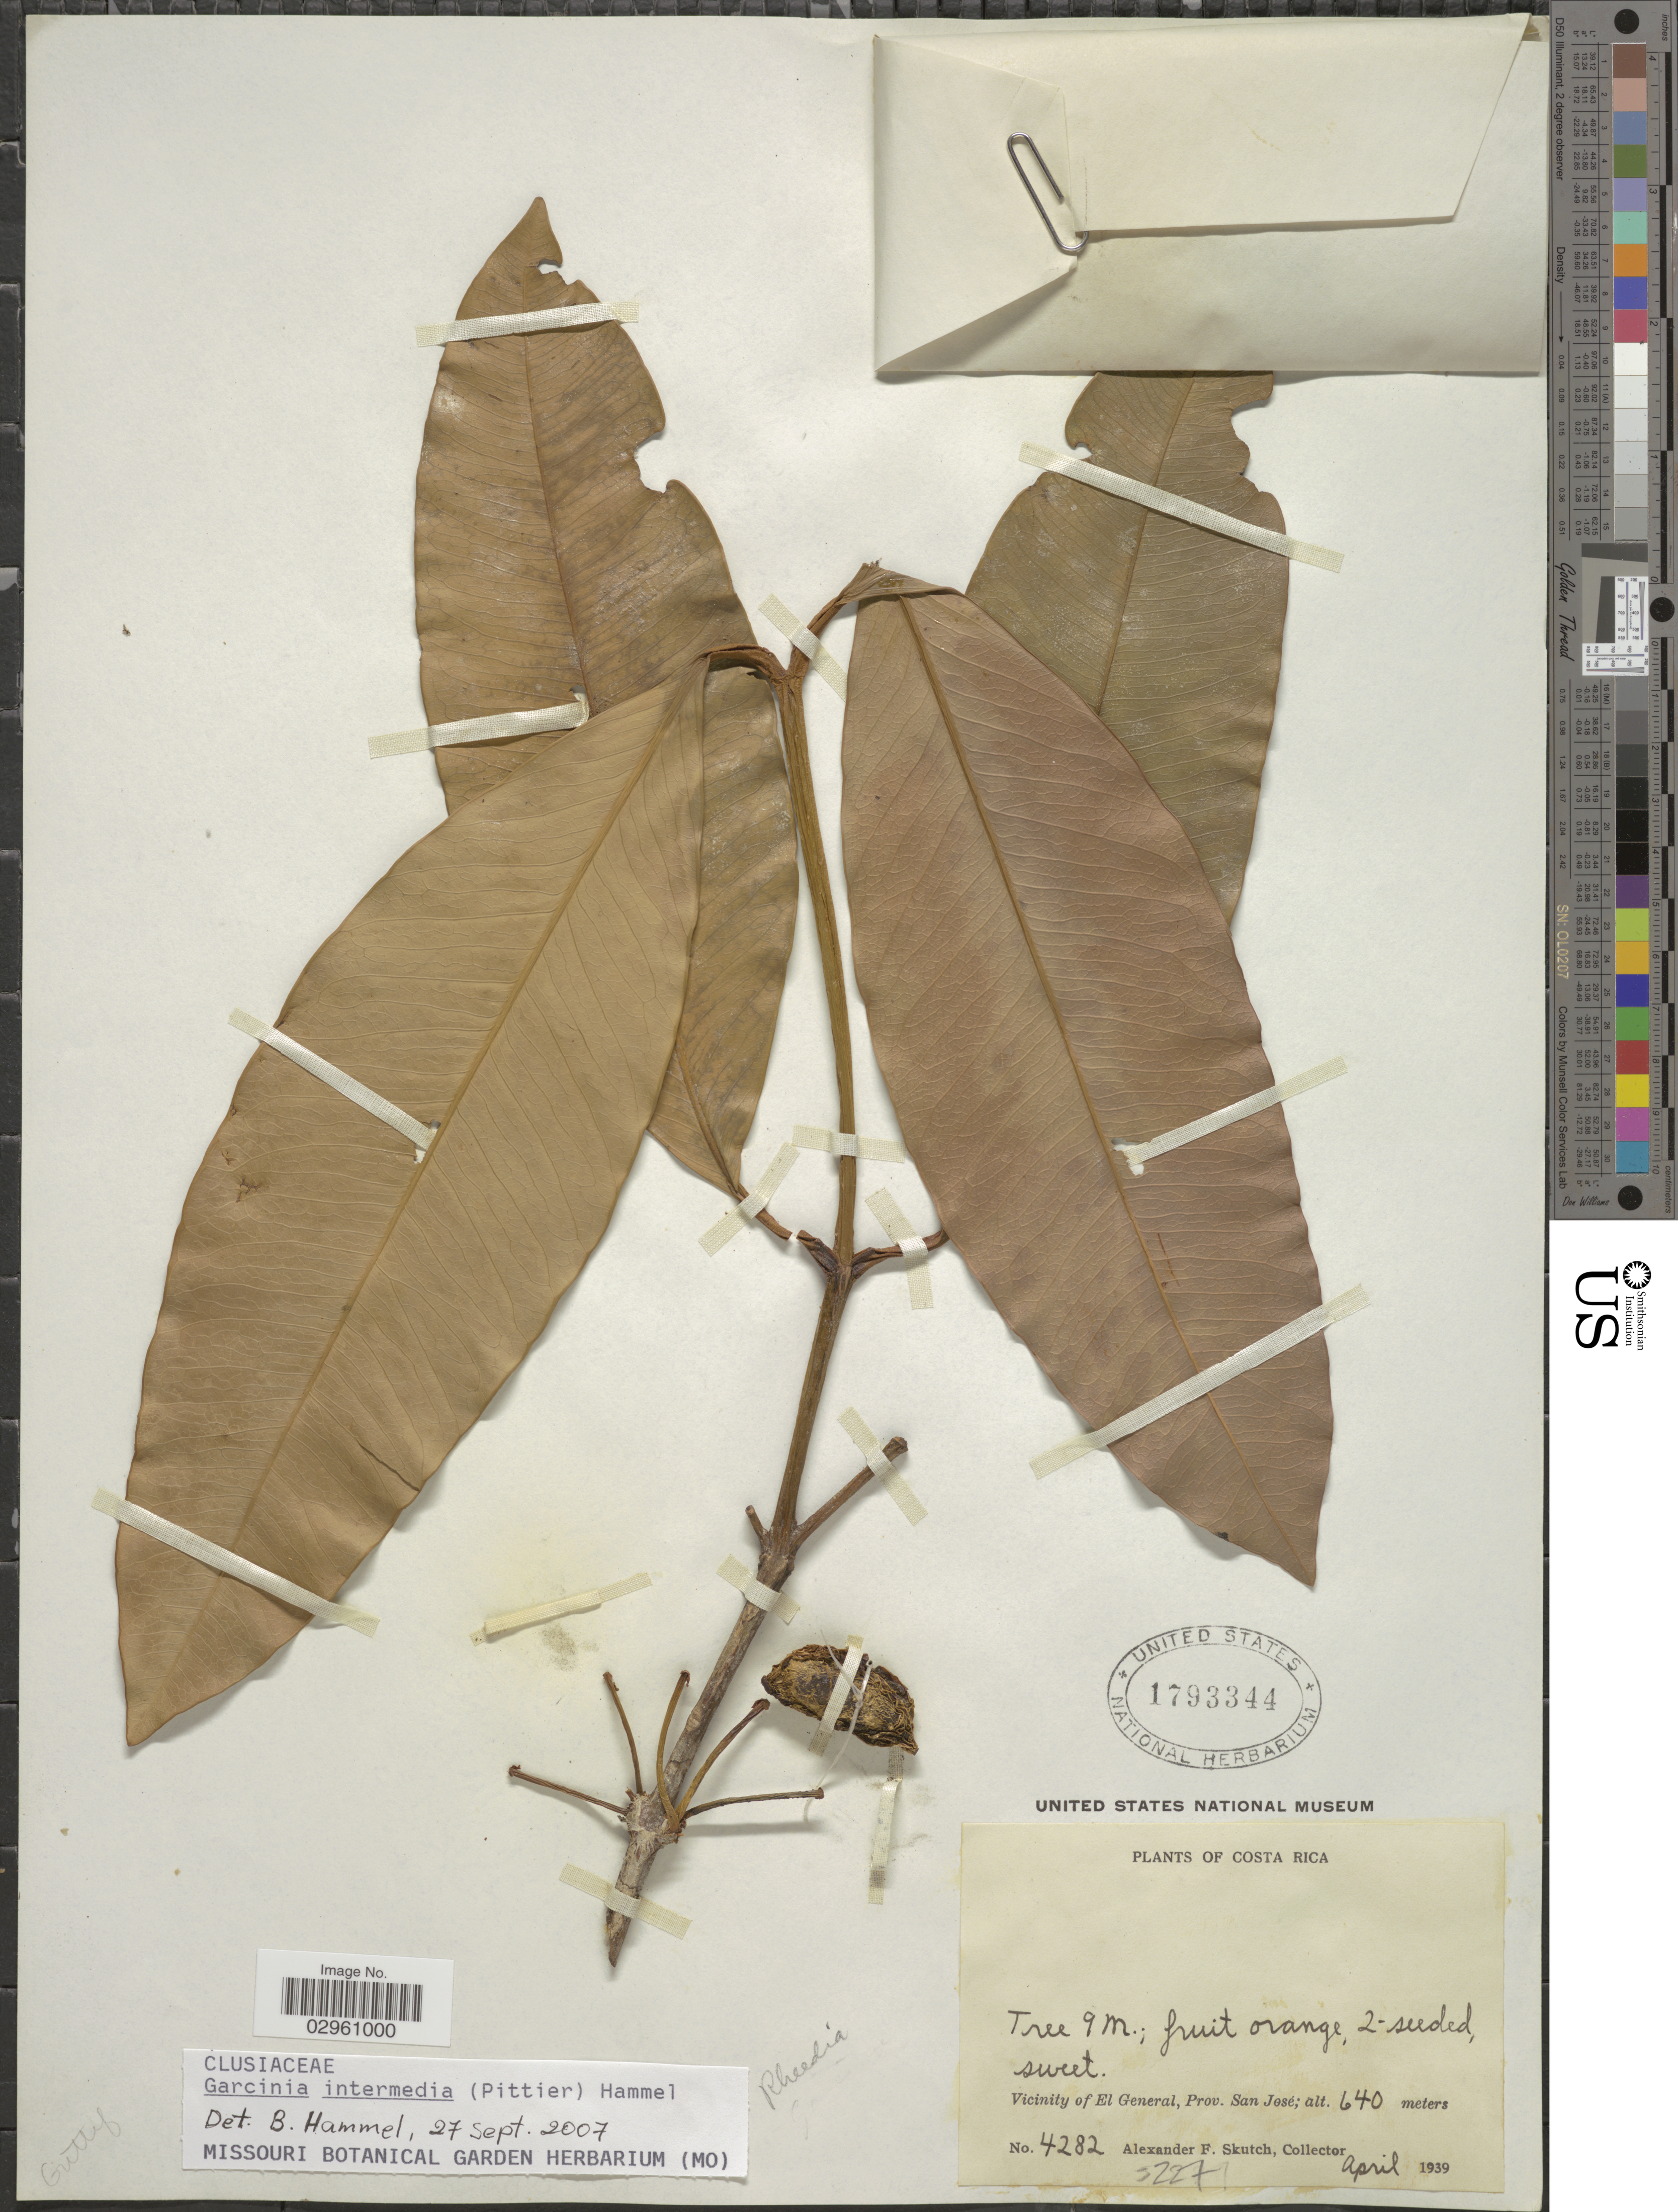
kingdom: Plantae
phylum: Tracheophyta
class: Magnoliopsida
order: Malpighiales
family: Clusiaceae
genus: Garcinia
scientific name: Garcinia intermedia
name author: (Pittier) Hammel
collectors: A. F. Skutch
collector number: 4282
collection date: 1939-04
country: Costa Rica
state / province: San José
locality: Vicinity of El General, Prov. San José.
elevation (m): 640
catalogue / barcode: US 1793344